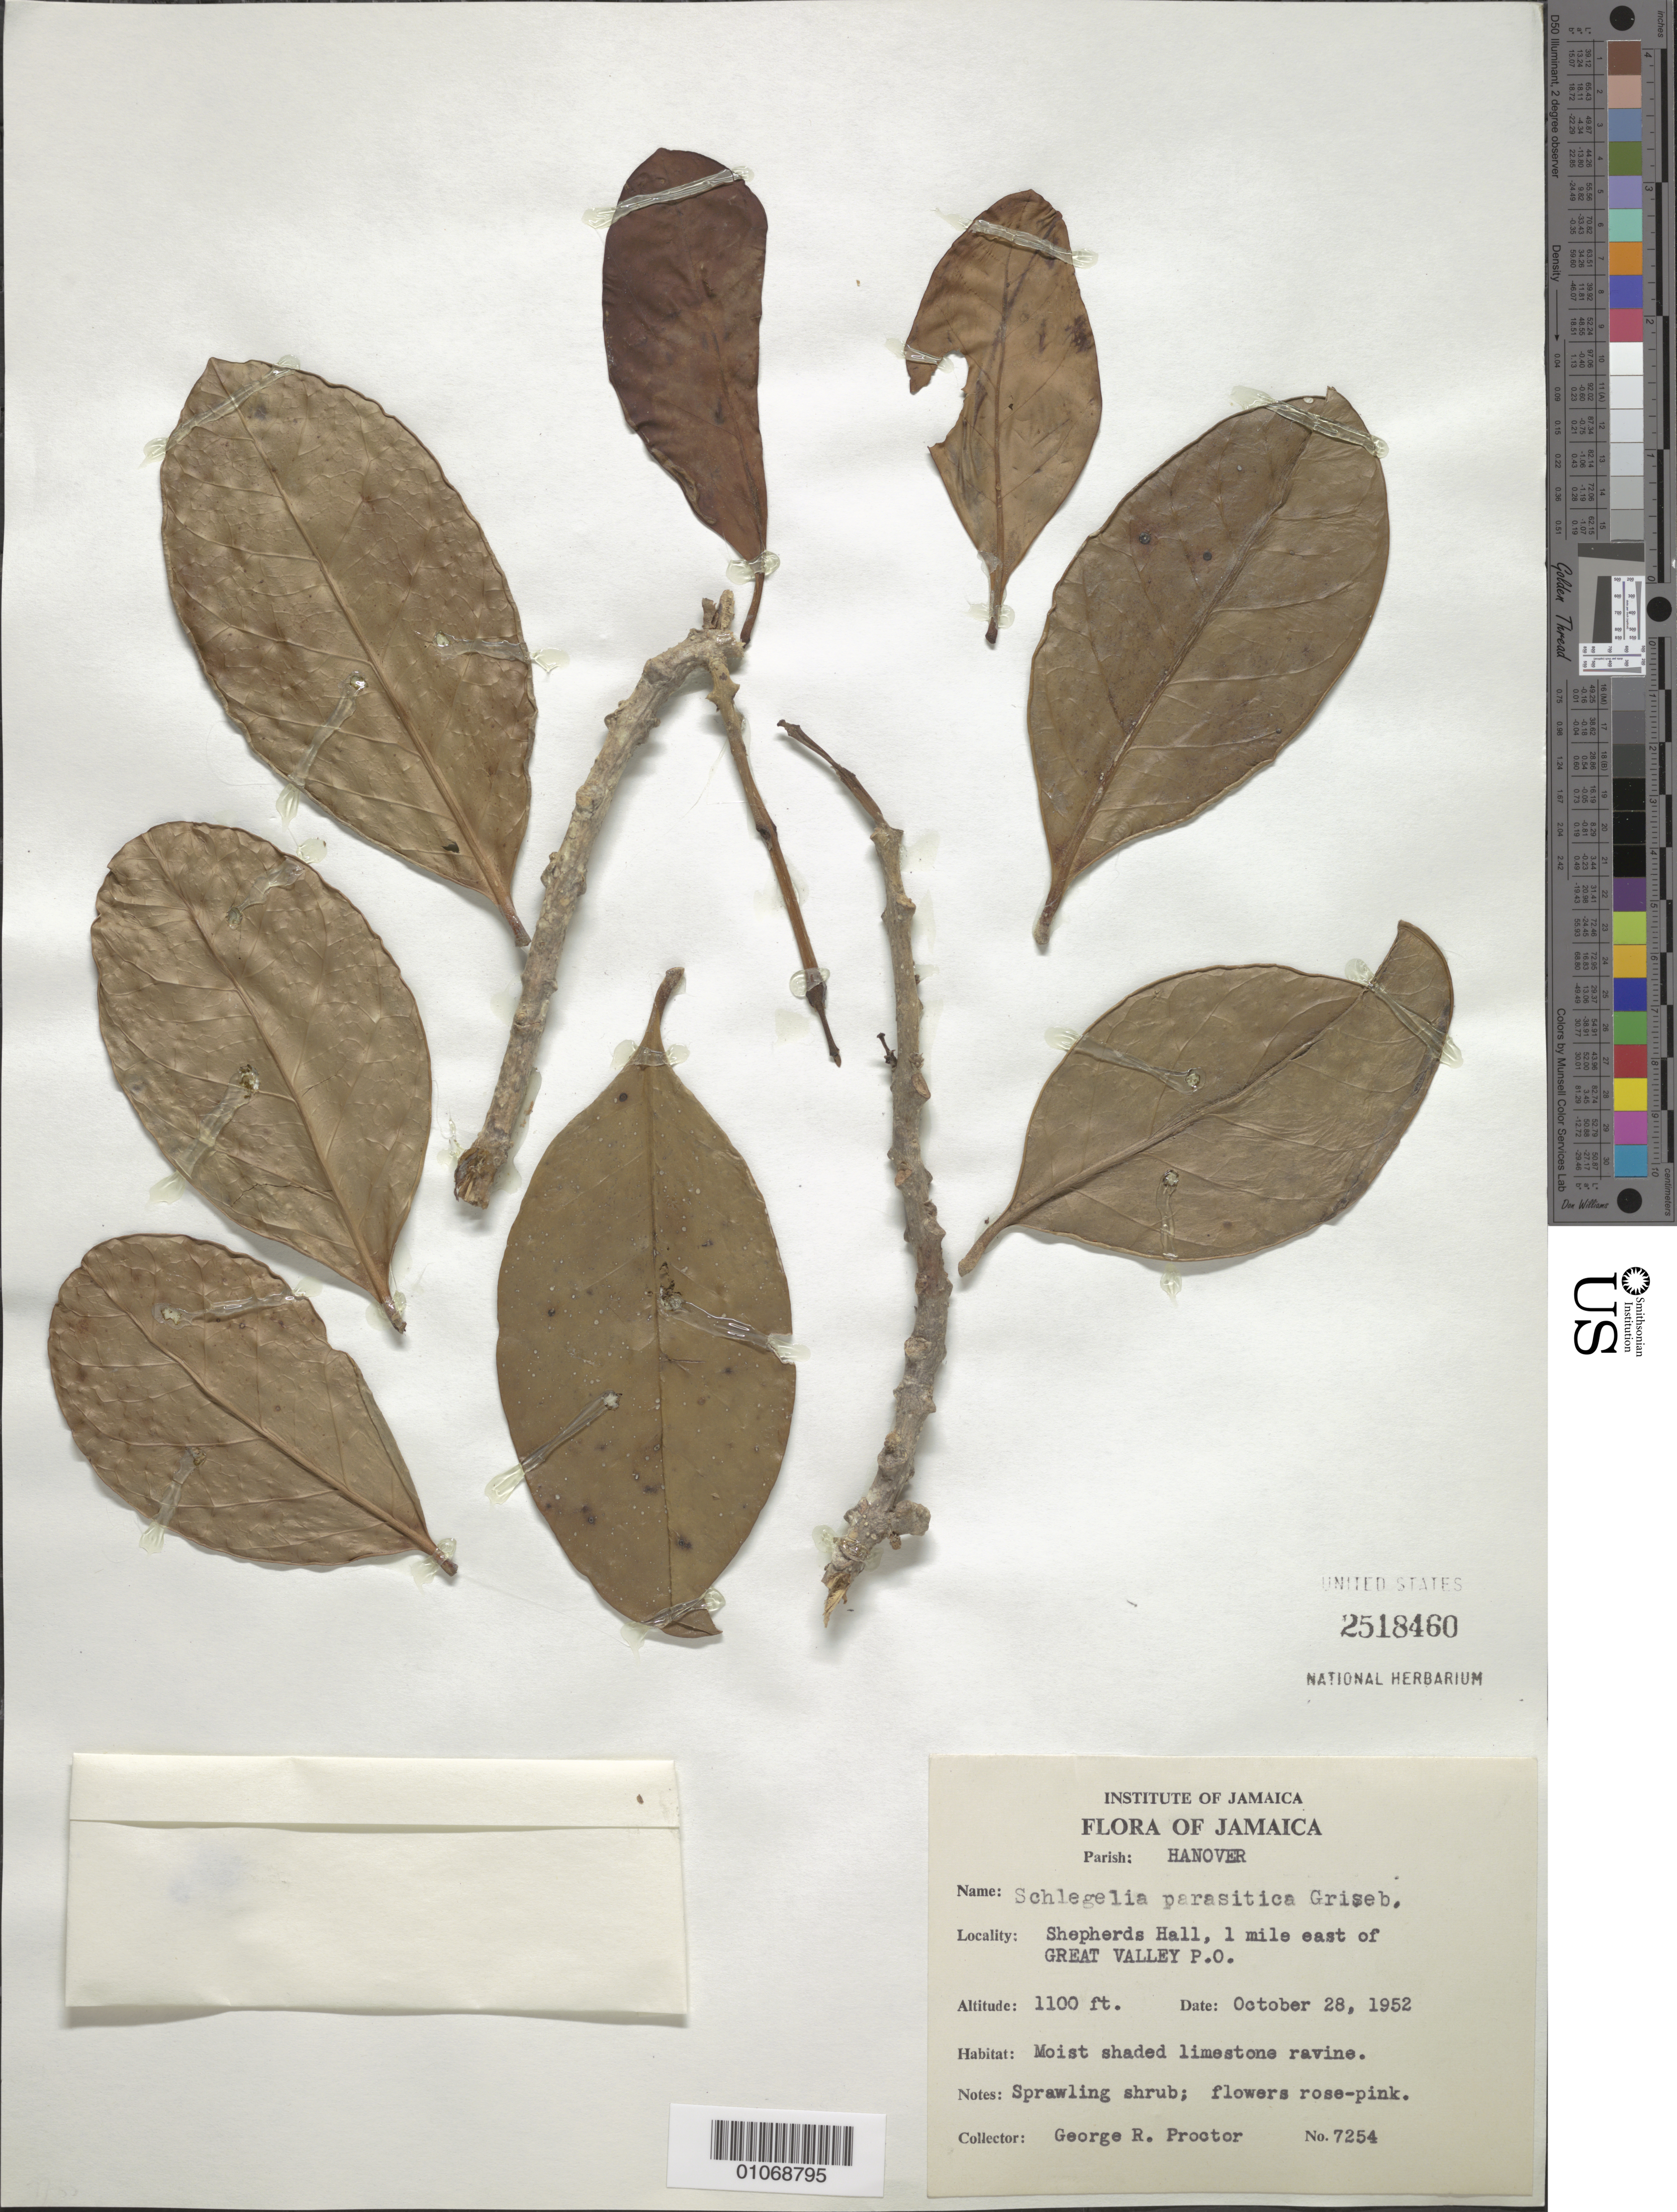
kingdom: Plantae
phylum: Tracheophyta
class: Magnoliopsida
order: Lamiales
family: Schlegeliaceae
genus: Schlegelia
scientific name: Schlegelia parasitica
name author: (Sw.) Miers ex Griseb.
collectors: G. R. Proctor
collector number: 7254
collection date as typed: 28 Oct 1952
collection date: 1952-10-28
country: Jamaica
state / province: Hanover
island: Jamaica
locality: Shepherds Hall, 1 mile east of Great VAlley P.O. Moist shaded limestone ravine.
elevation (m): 335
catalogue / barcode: US 2518460